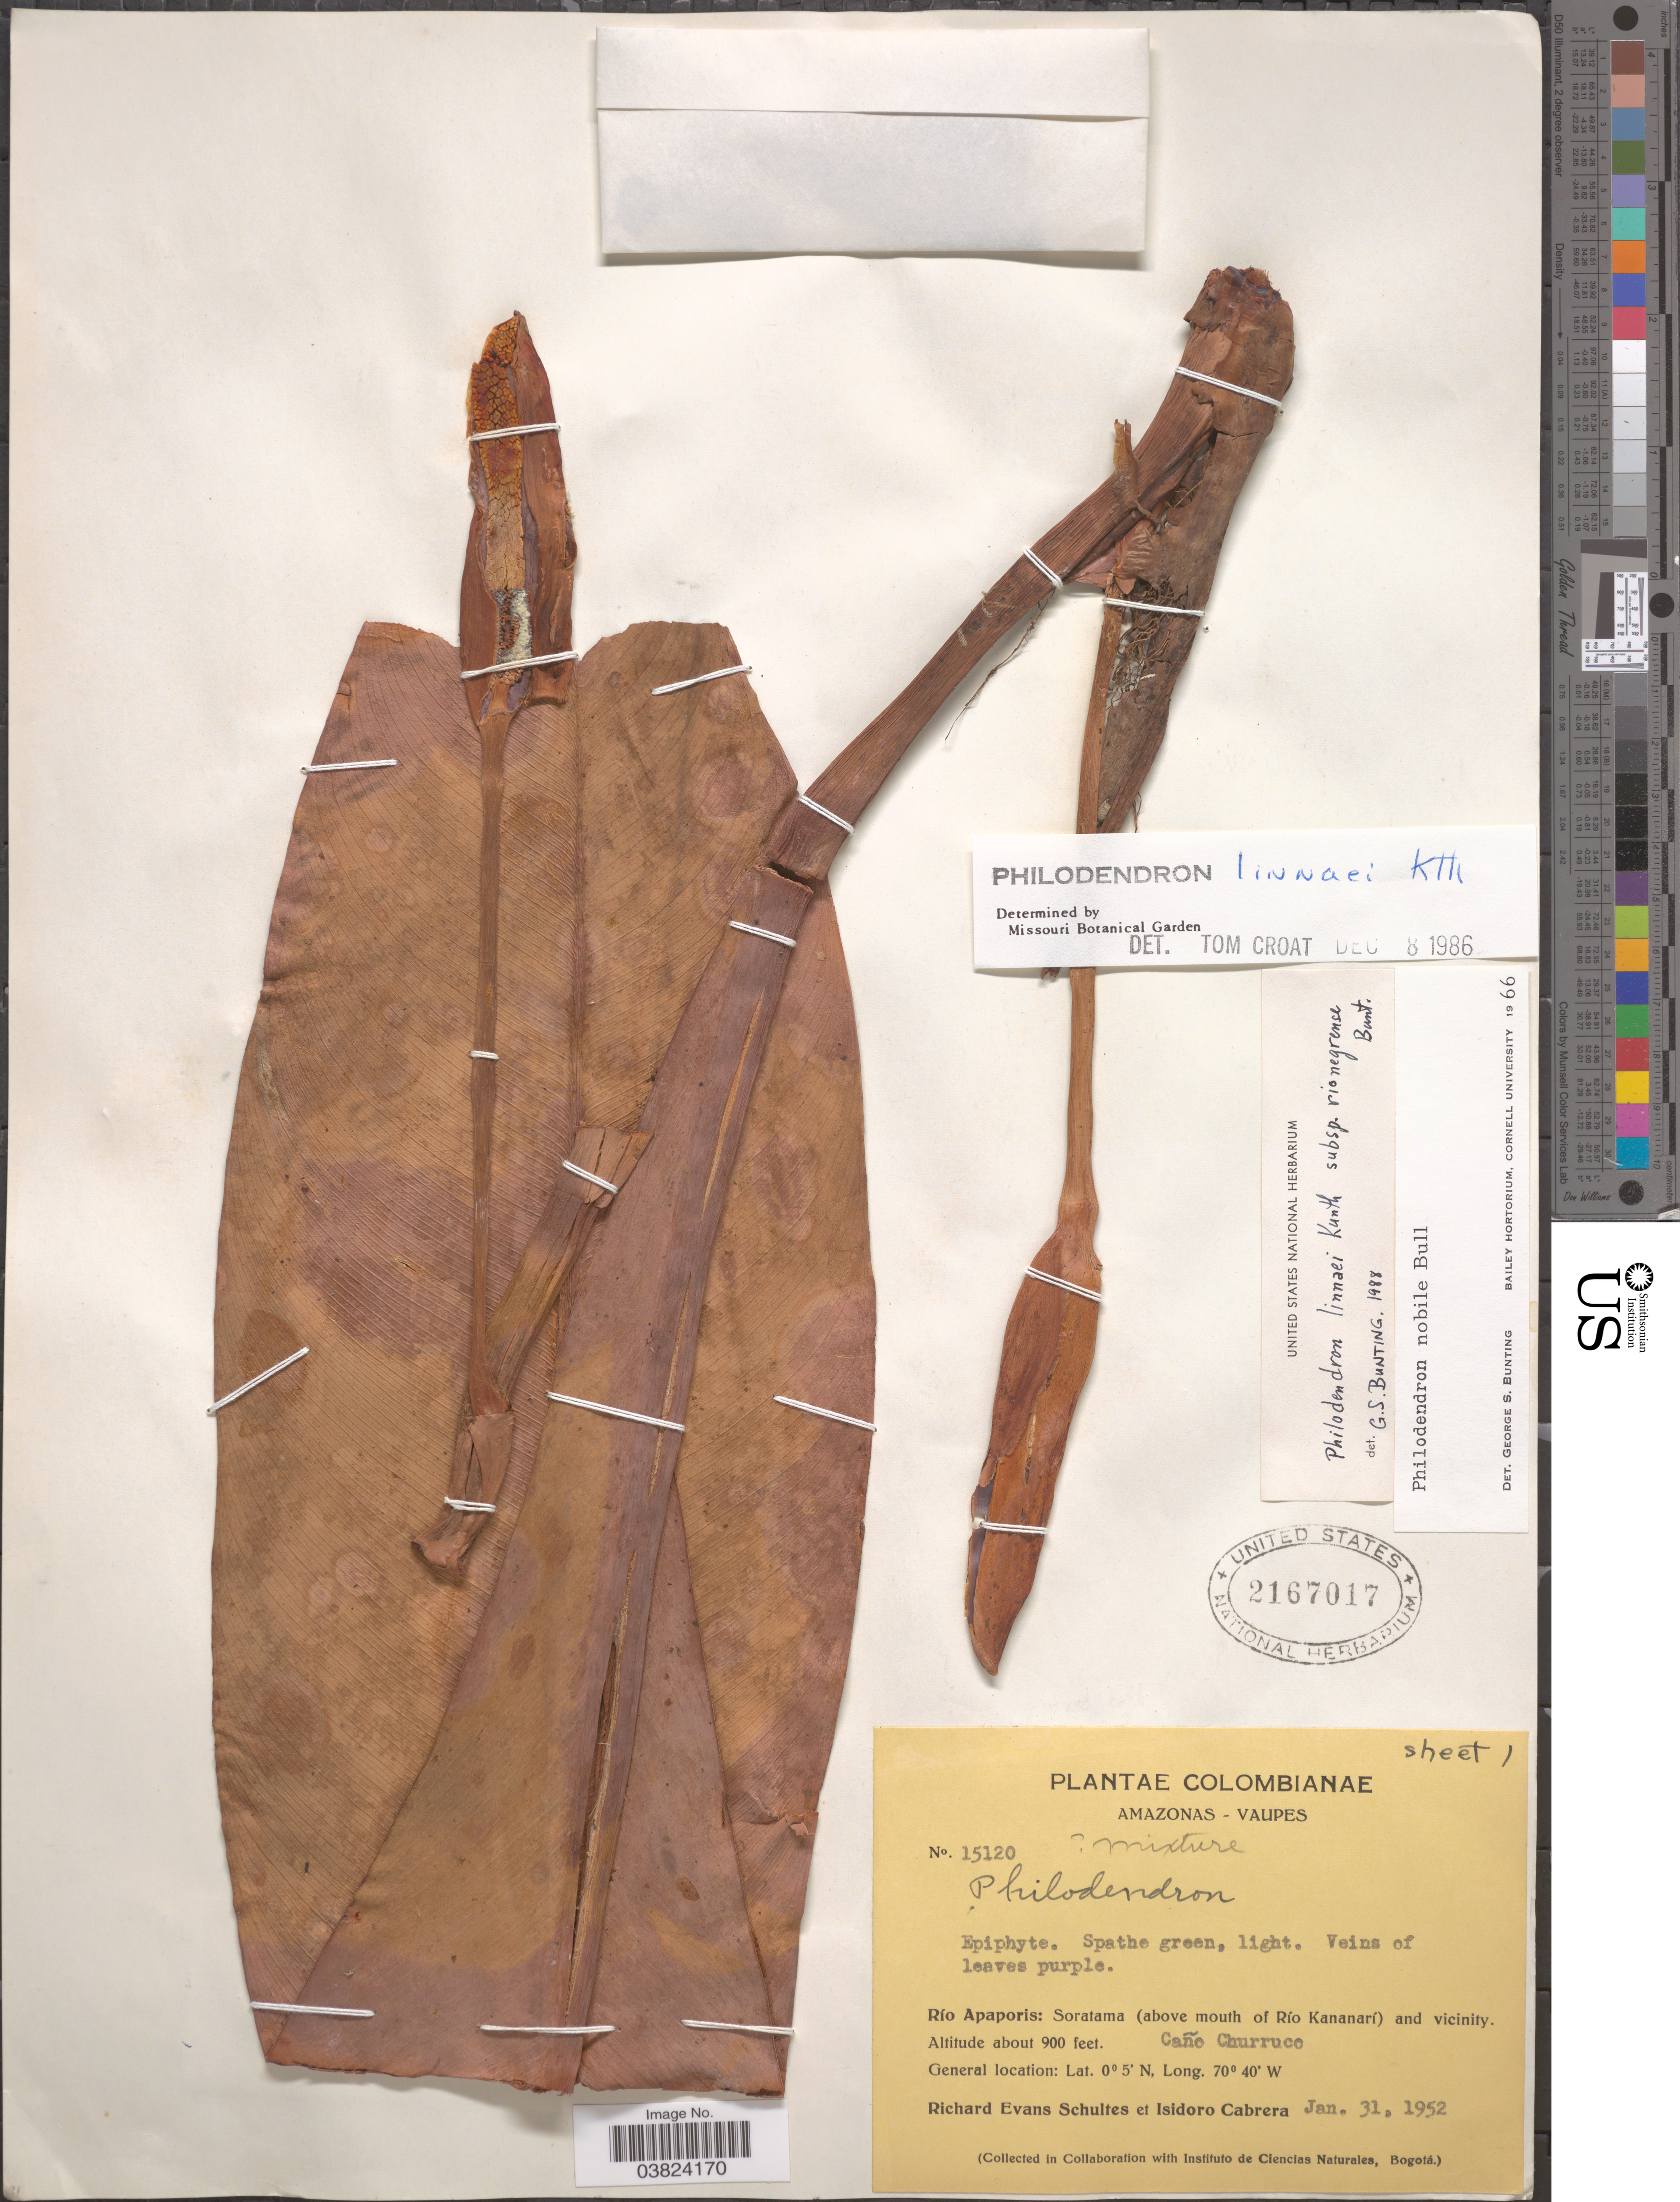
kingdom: Plantae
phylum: Tracheophyta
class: Liliopsida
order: Alismatales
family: Araceae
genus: Philodendron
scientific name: Philodendron linnaei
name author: Kunth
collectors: R. E. Schultes & I. Cabrera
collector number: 15120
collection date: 1952-01-31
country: Colombia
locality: Amazonas-Vaupes. Río Apaporis: Soratama (above mouth of Río Kananarí) and vicinity. Caño Churruco.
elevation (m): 274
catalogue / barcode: US 2167017